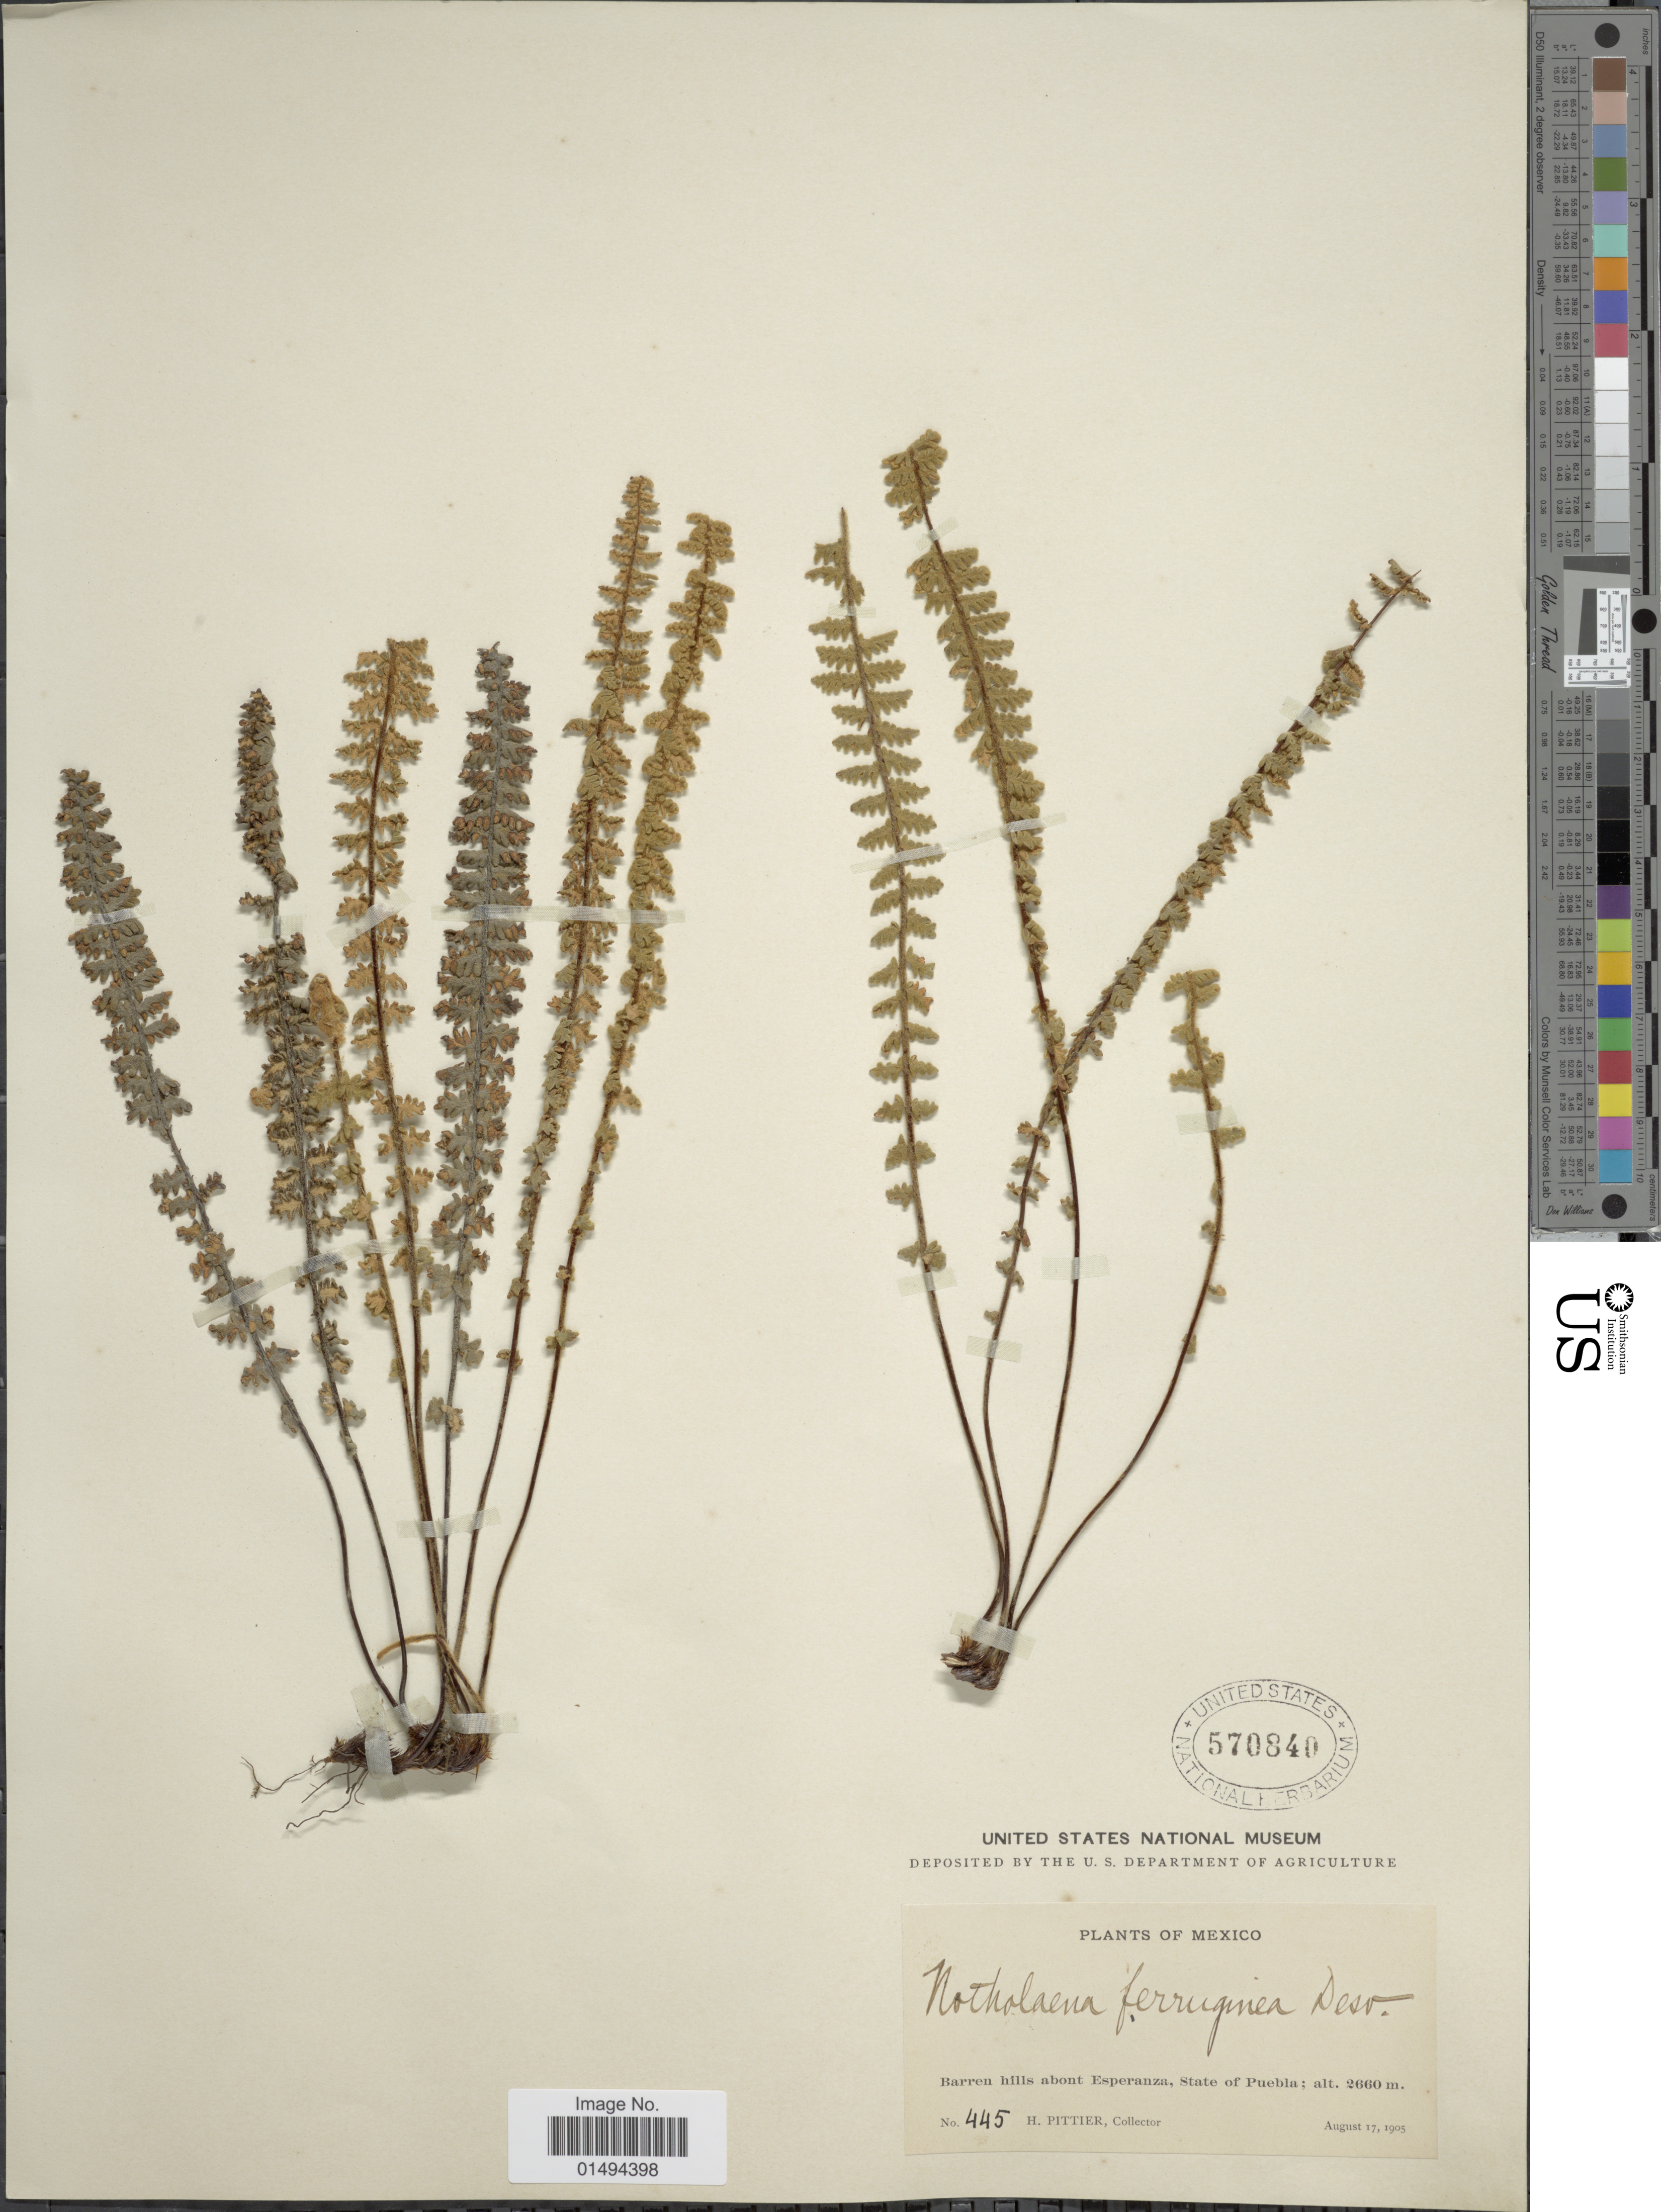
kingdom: Plantae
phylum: Tracheophyta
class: Polypodiopsida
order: Polypodiales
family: Pteridaceae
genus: Myriopteris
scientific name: Myriopteris aurea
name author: (Poir.) Grusz & Windham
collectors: H. F. Pittier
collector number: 445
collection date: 1905-08-17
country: Mexico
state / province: Puebla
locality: Barren hills about Esperanza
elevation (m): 2660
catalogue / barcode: US 570840